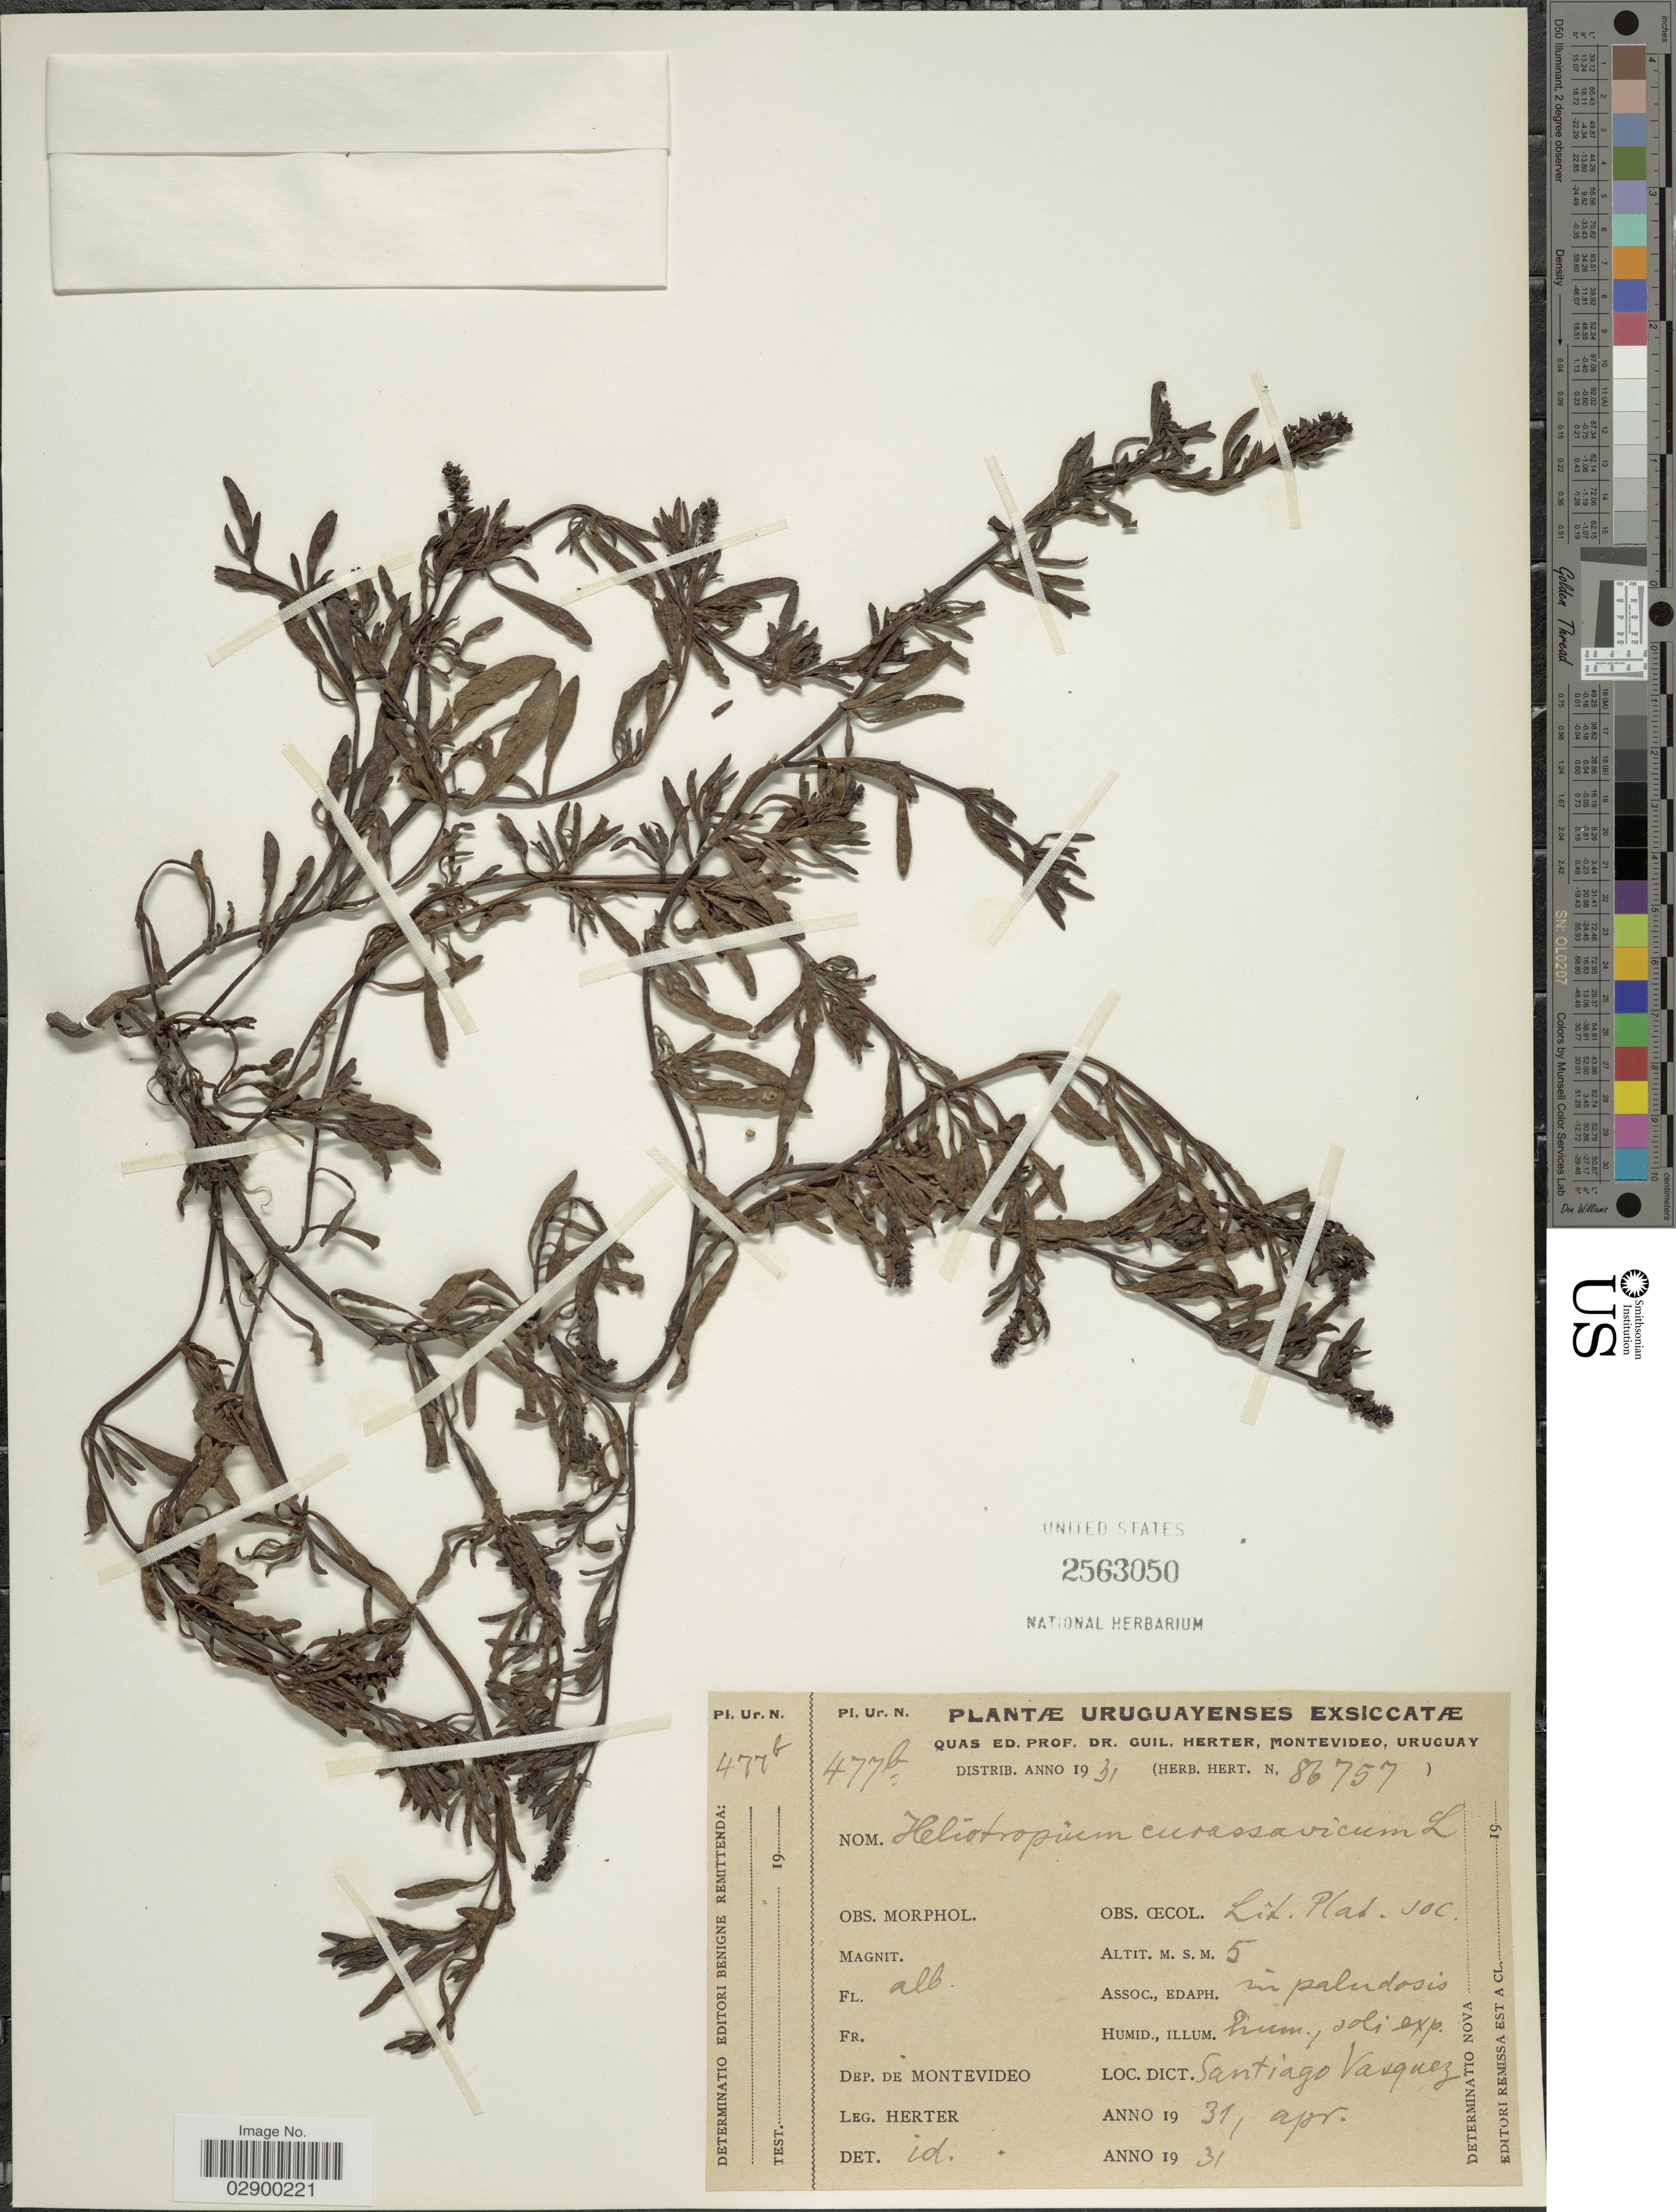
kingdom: Plantae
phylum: Tracheophyta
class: Magnoliopsida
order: Boraginales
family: Heliotropiaceae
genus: Heliotropium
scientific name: Heliotropium curassavicum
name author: L.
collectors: G. Herter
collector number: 477b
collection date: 1931-04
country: Uruguay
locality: Santiago Vasquez.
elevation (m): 5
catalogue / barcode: US 2563050